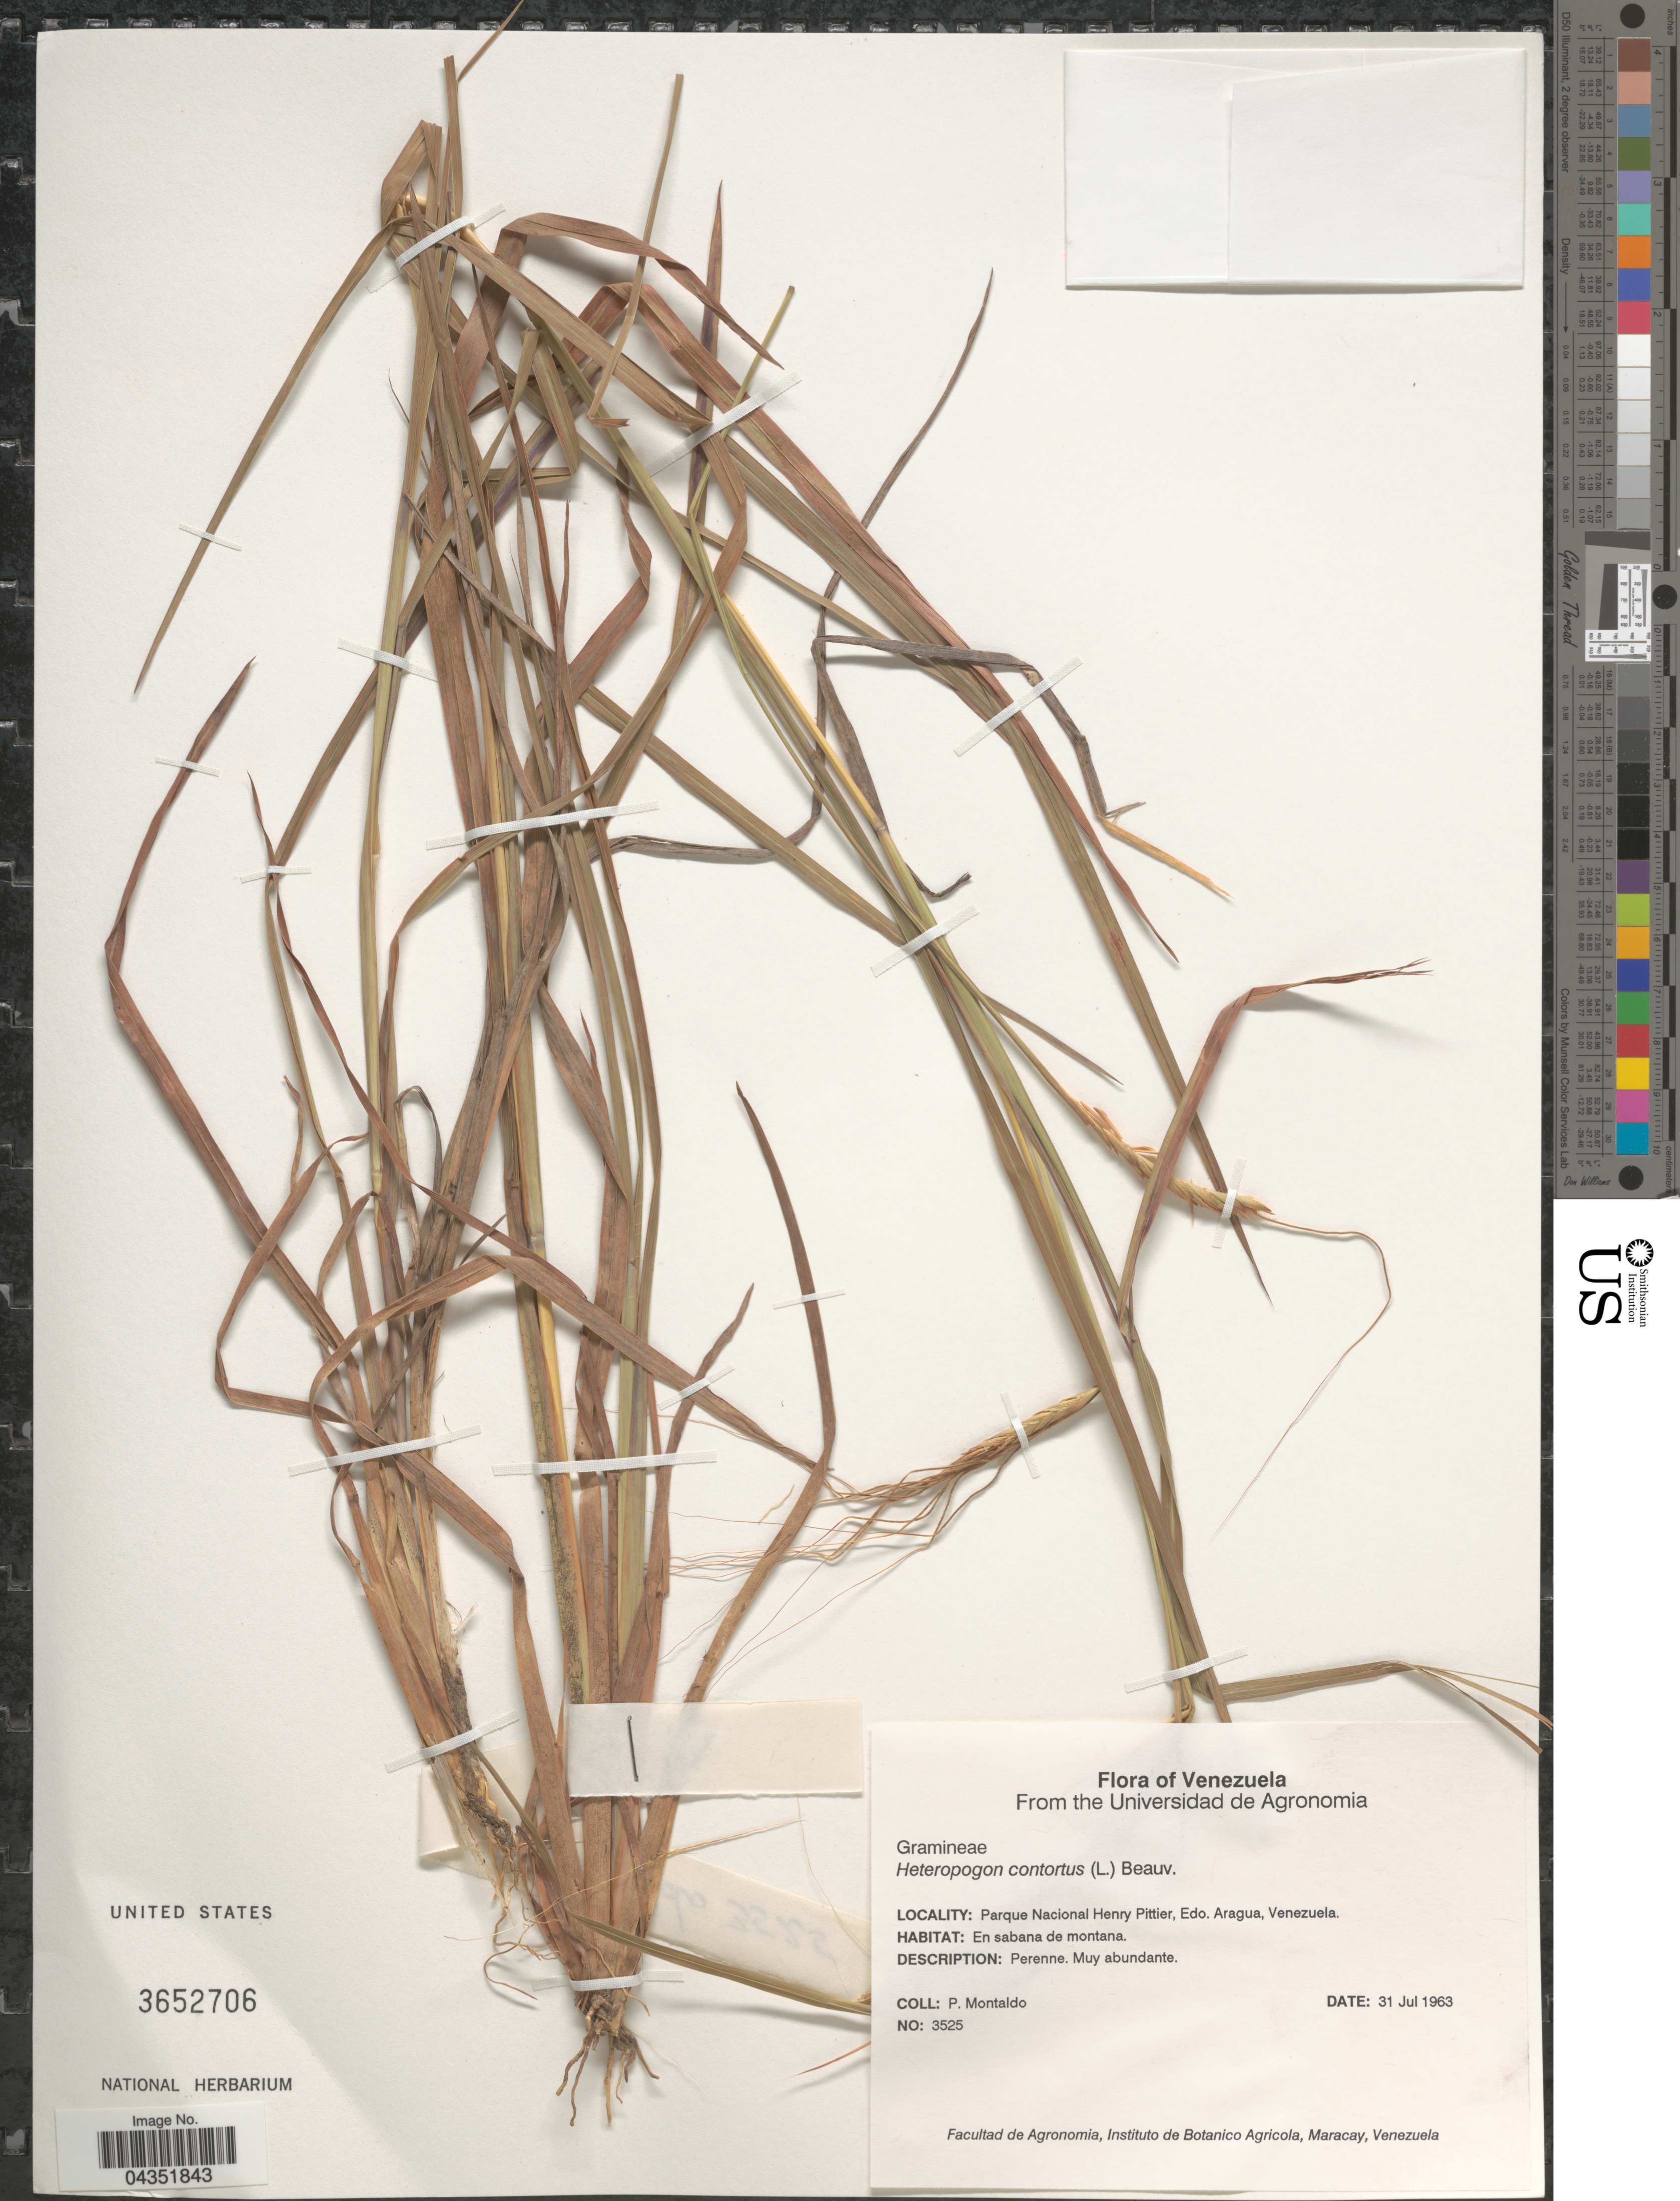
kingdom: Plantae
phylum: Tracheophyta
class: Liliopsida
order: Poales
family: Poaceae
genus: Heteropogon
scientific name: Heteropogon contortus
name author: (L.) P. Beauv. ex Roem. & Schult.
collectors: P. Montaldo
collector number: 3525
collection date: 1963-07-31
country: Venezuela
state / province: Aragua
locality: Parque Nacional Henry Pittier.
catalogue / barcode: US 3652706